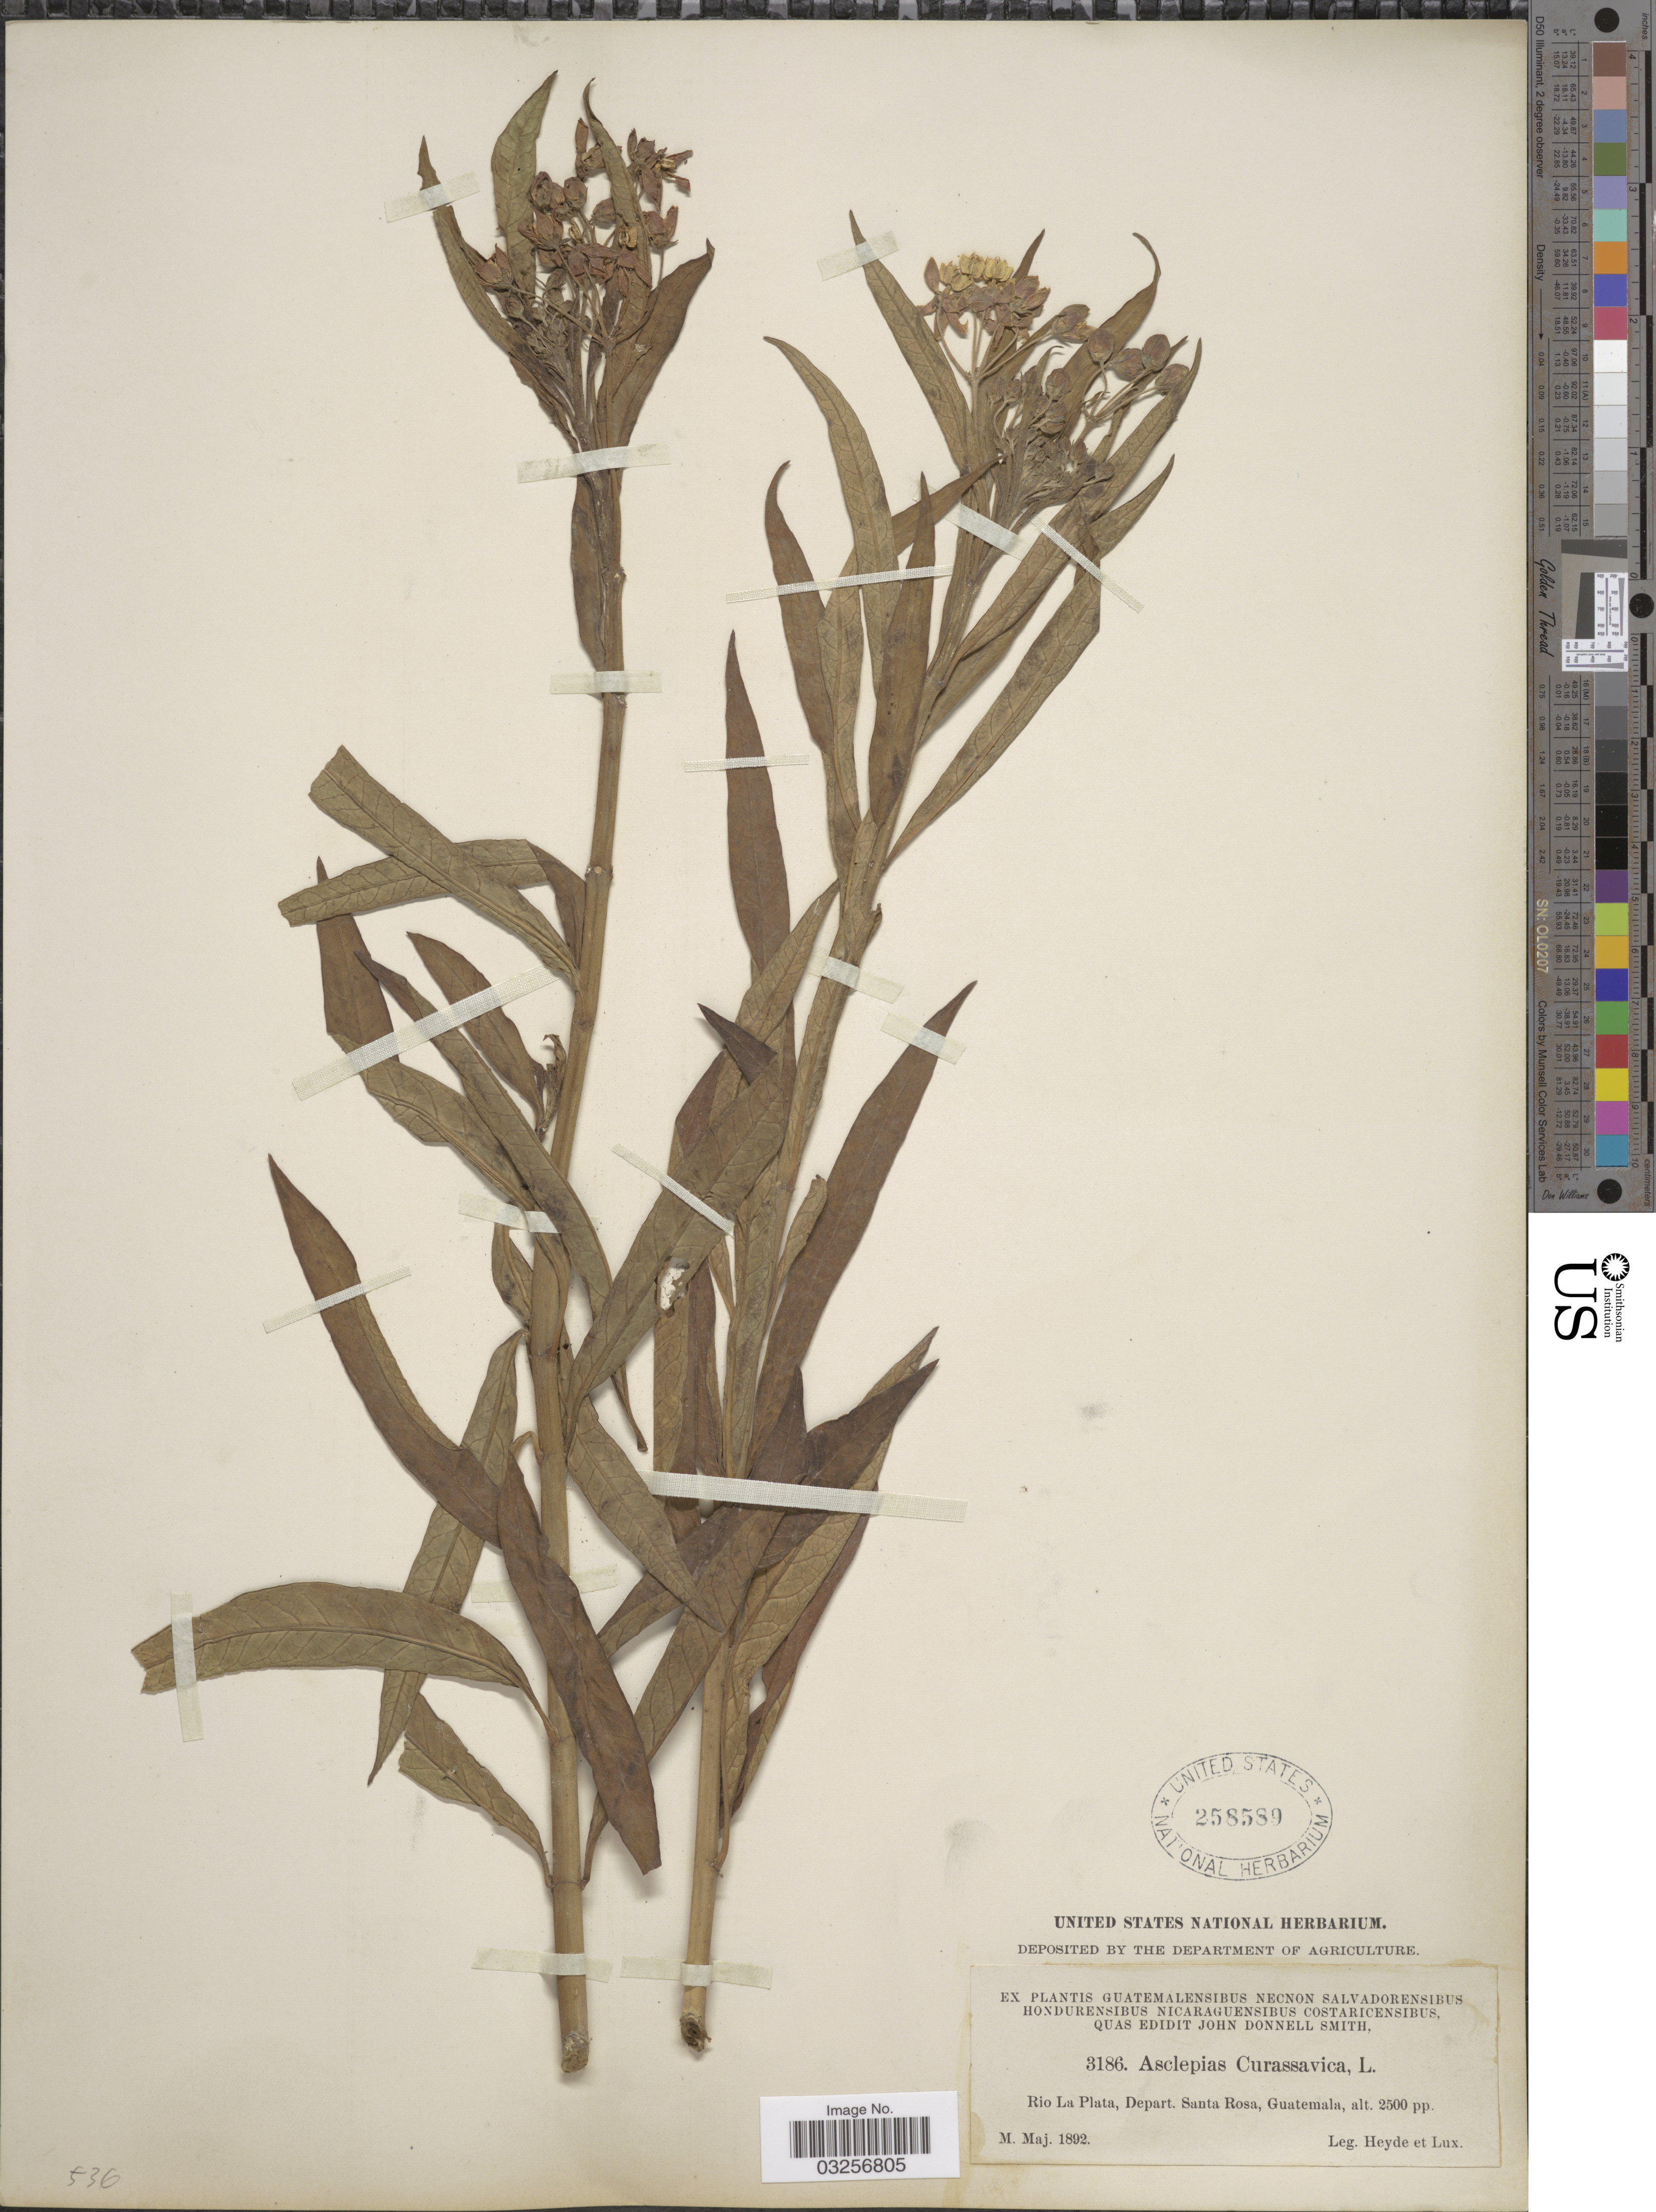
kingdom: Plantae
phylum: Tracheophyta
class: Magnoliopsida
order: Gentianales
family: Apocynaceae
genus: Asclepias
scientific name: Asclepias curassavica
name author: L.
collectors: Heyde & Lux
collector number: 3186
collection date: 1892-05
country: Guatemala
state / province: Santa Rosa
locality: Rio La Plata, Depart. Santa Rosa.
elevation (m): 762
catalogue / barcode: US 258589